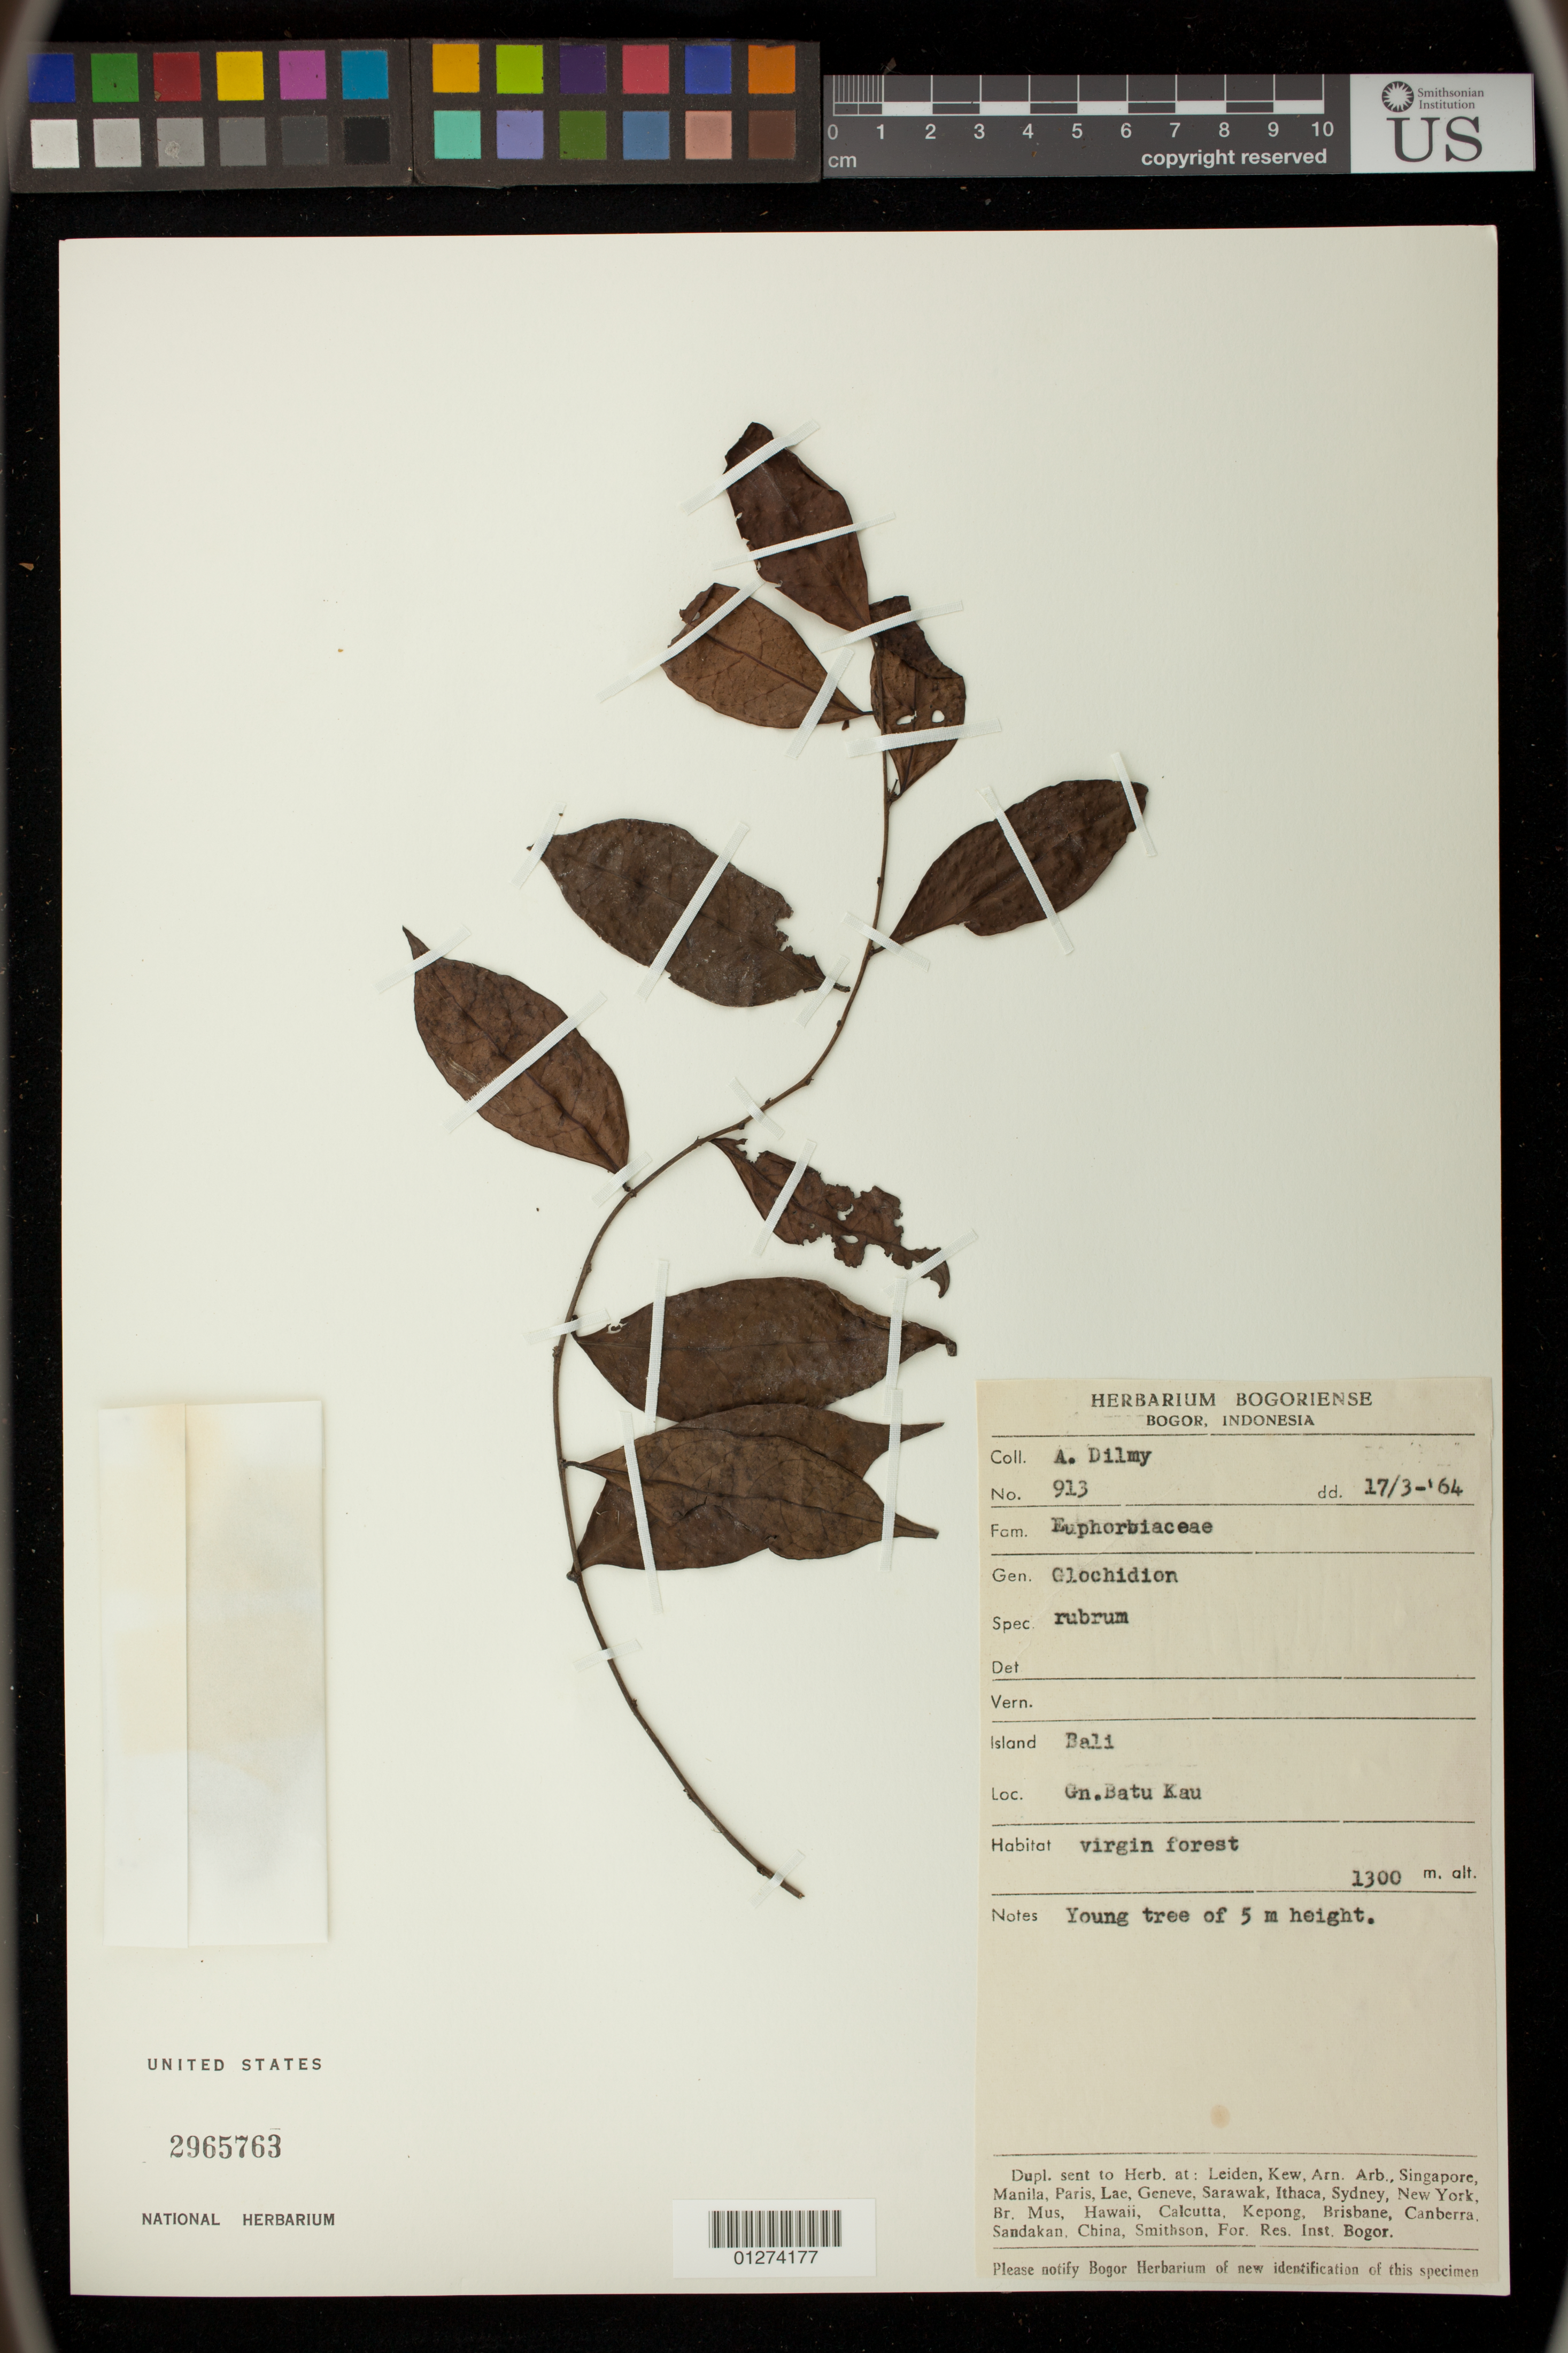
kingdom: Plantae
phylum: Tracheophyta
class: Magnoliopsida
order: Malpighiales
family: Phyllanthaceae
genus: Glochidion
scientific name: Glochidion rubrum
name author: Blume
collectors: A. Dilmy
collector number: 913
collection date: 1964-03-17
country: Indonesia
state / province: Nusa Tenggara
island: Bali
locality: Gn. Batu Kau [Bukit Batukau], Bali Province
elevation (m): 1300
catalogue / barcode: US 2965763